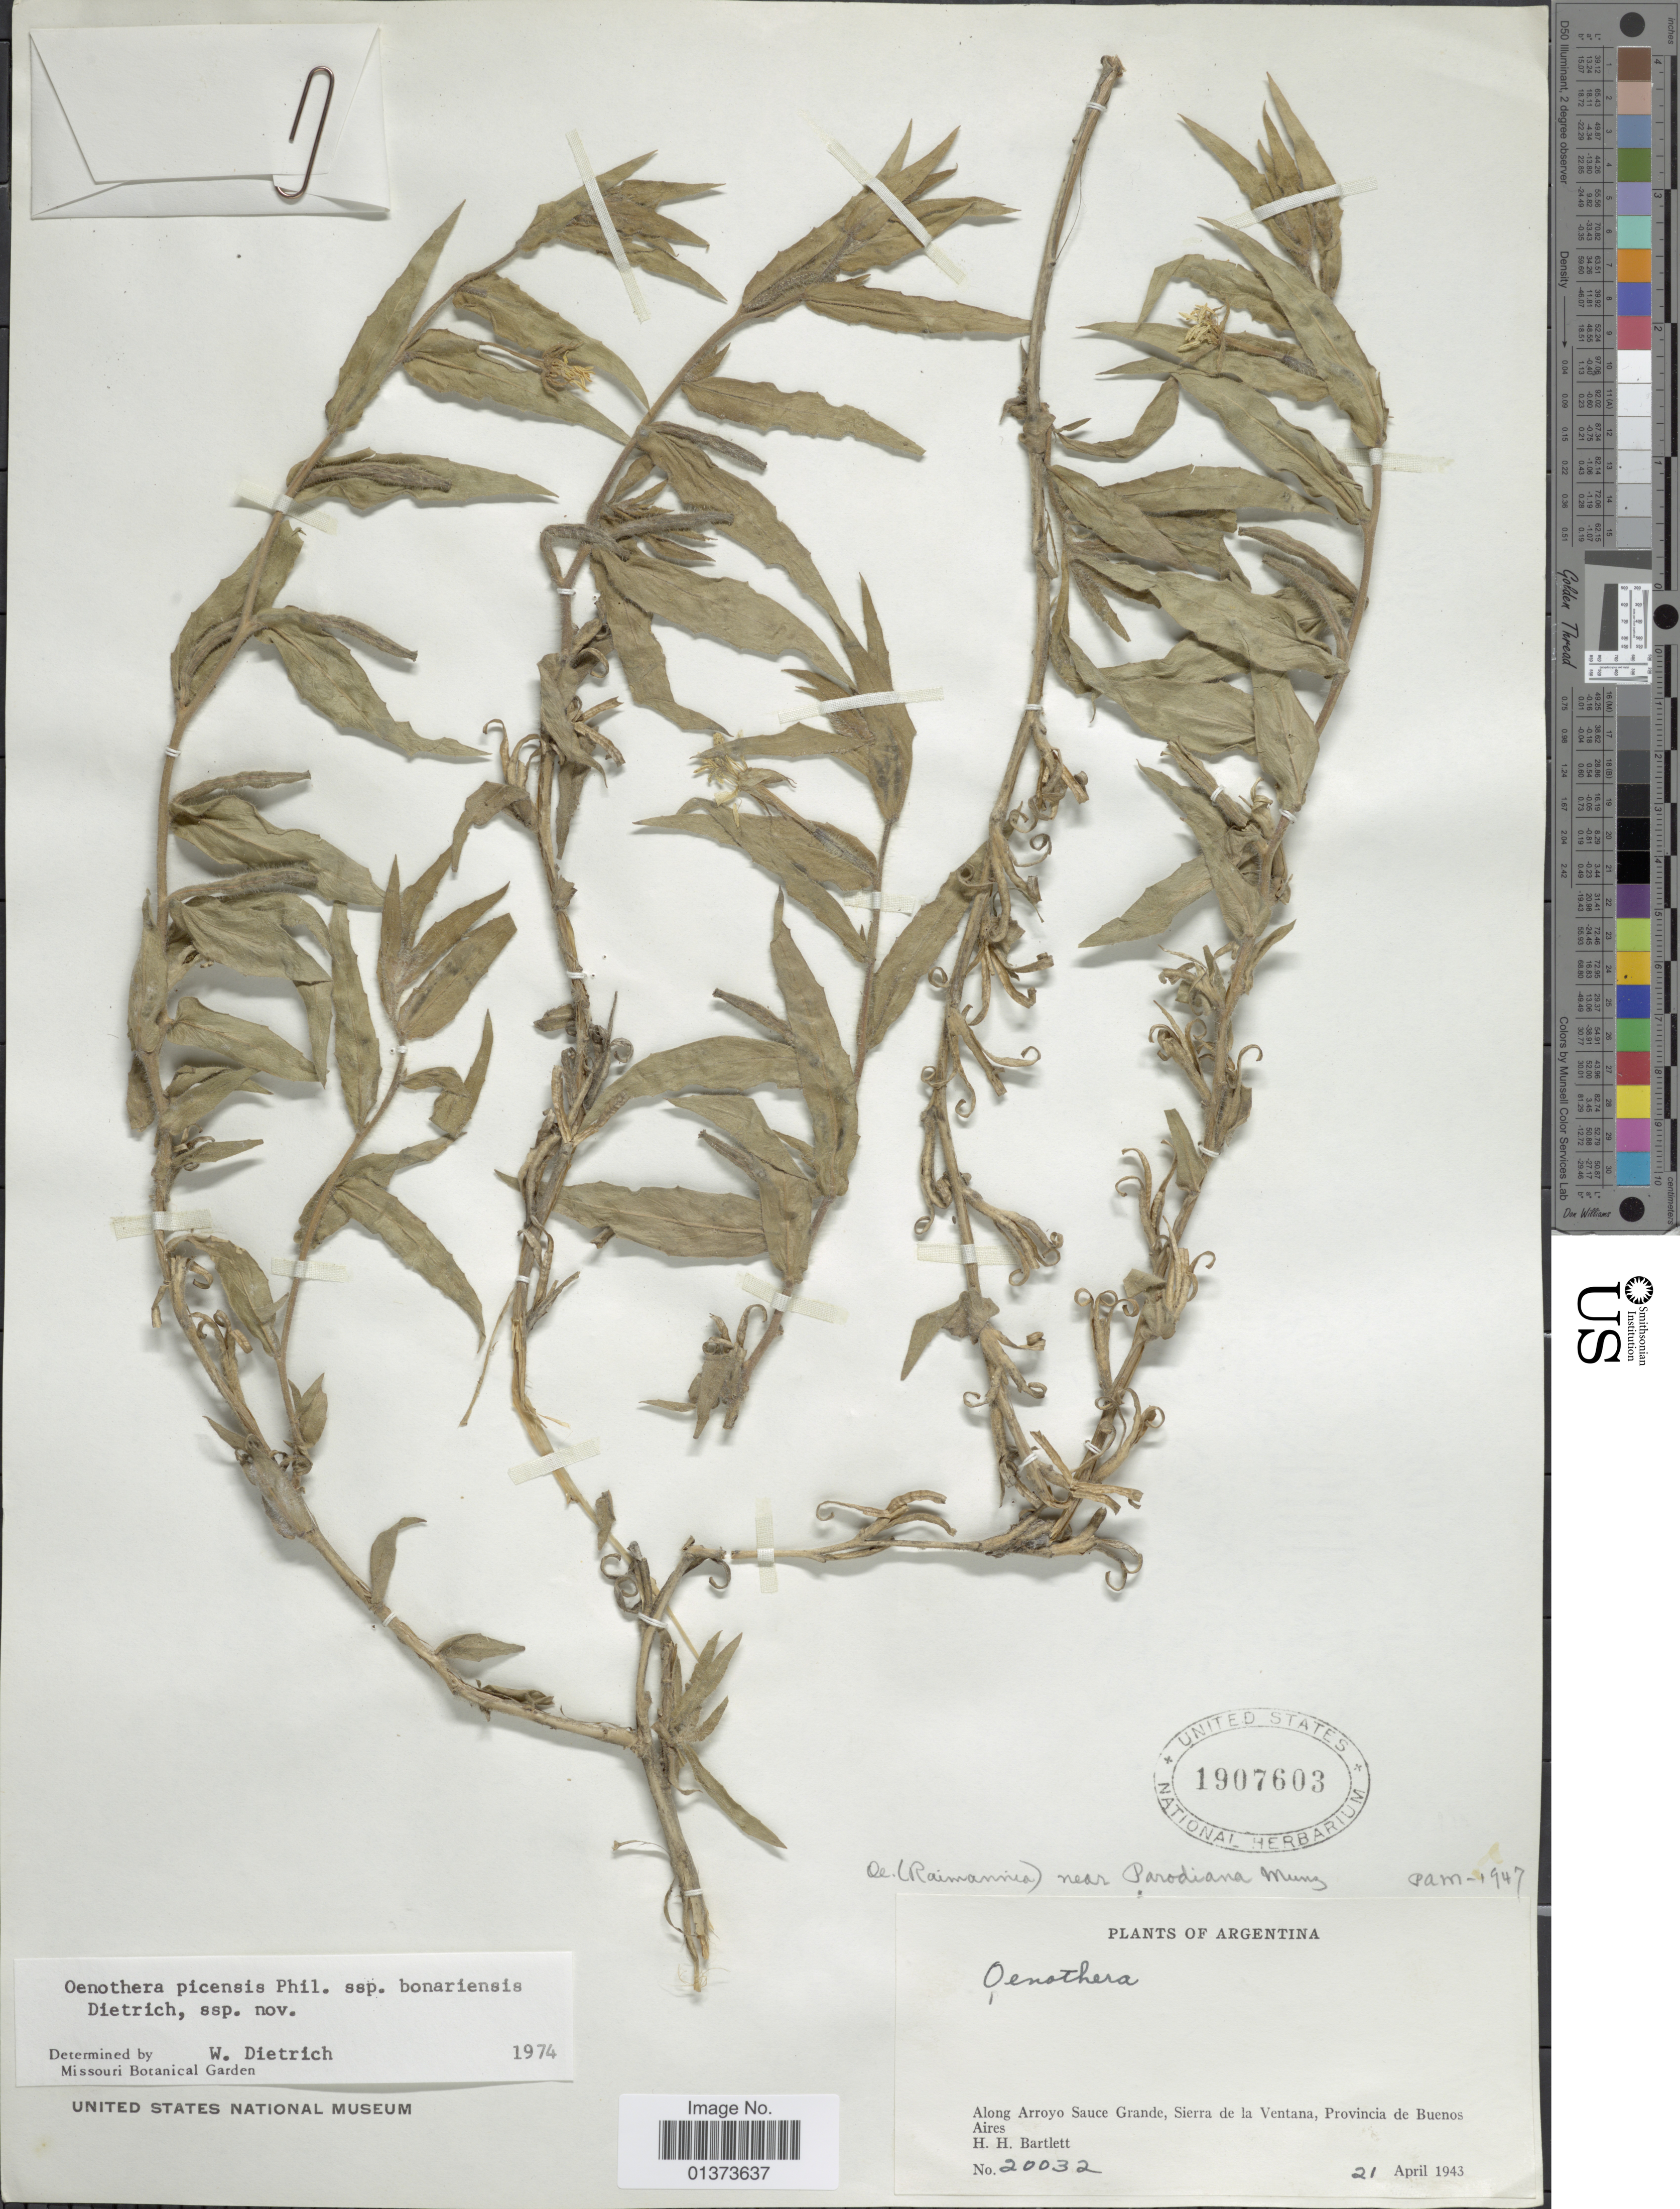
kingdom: Plantae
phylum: Tracheophyta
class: Magnoliopsida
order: Myrtales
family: Onagraceae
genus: Oenothera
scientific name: Oenothera picensis subsp. bonariensis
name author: W. Dietr.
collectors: H. H. Bartlett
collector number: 20032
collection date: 1943-04-21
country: Argentina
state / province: Buenos Aires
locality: Along Arroyo Sauce Grande, Sierra de la Ventana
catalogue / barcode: US 1907603